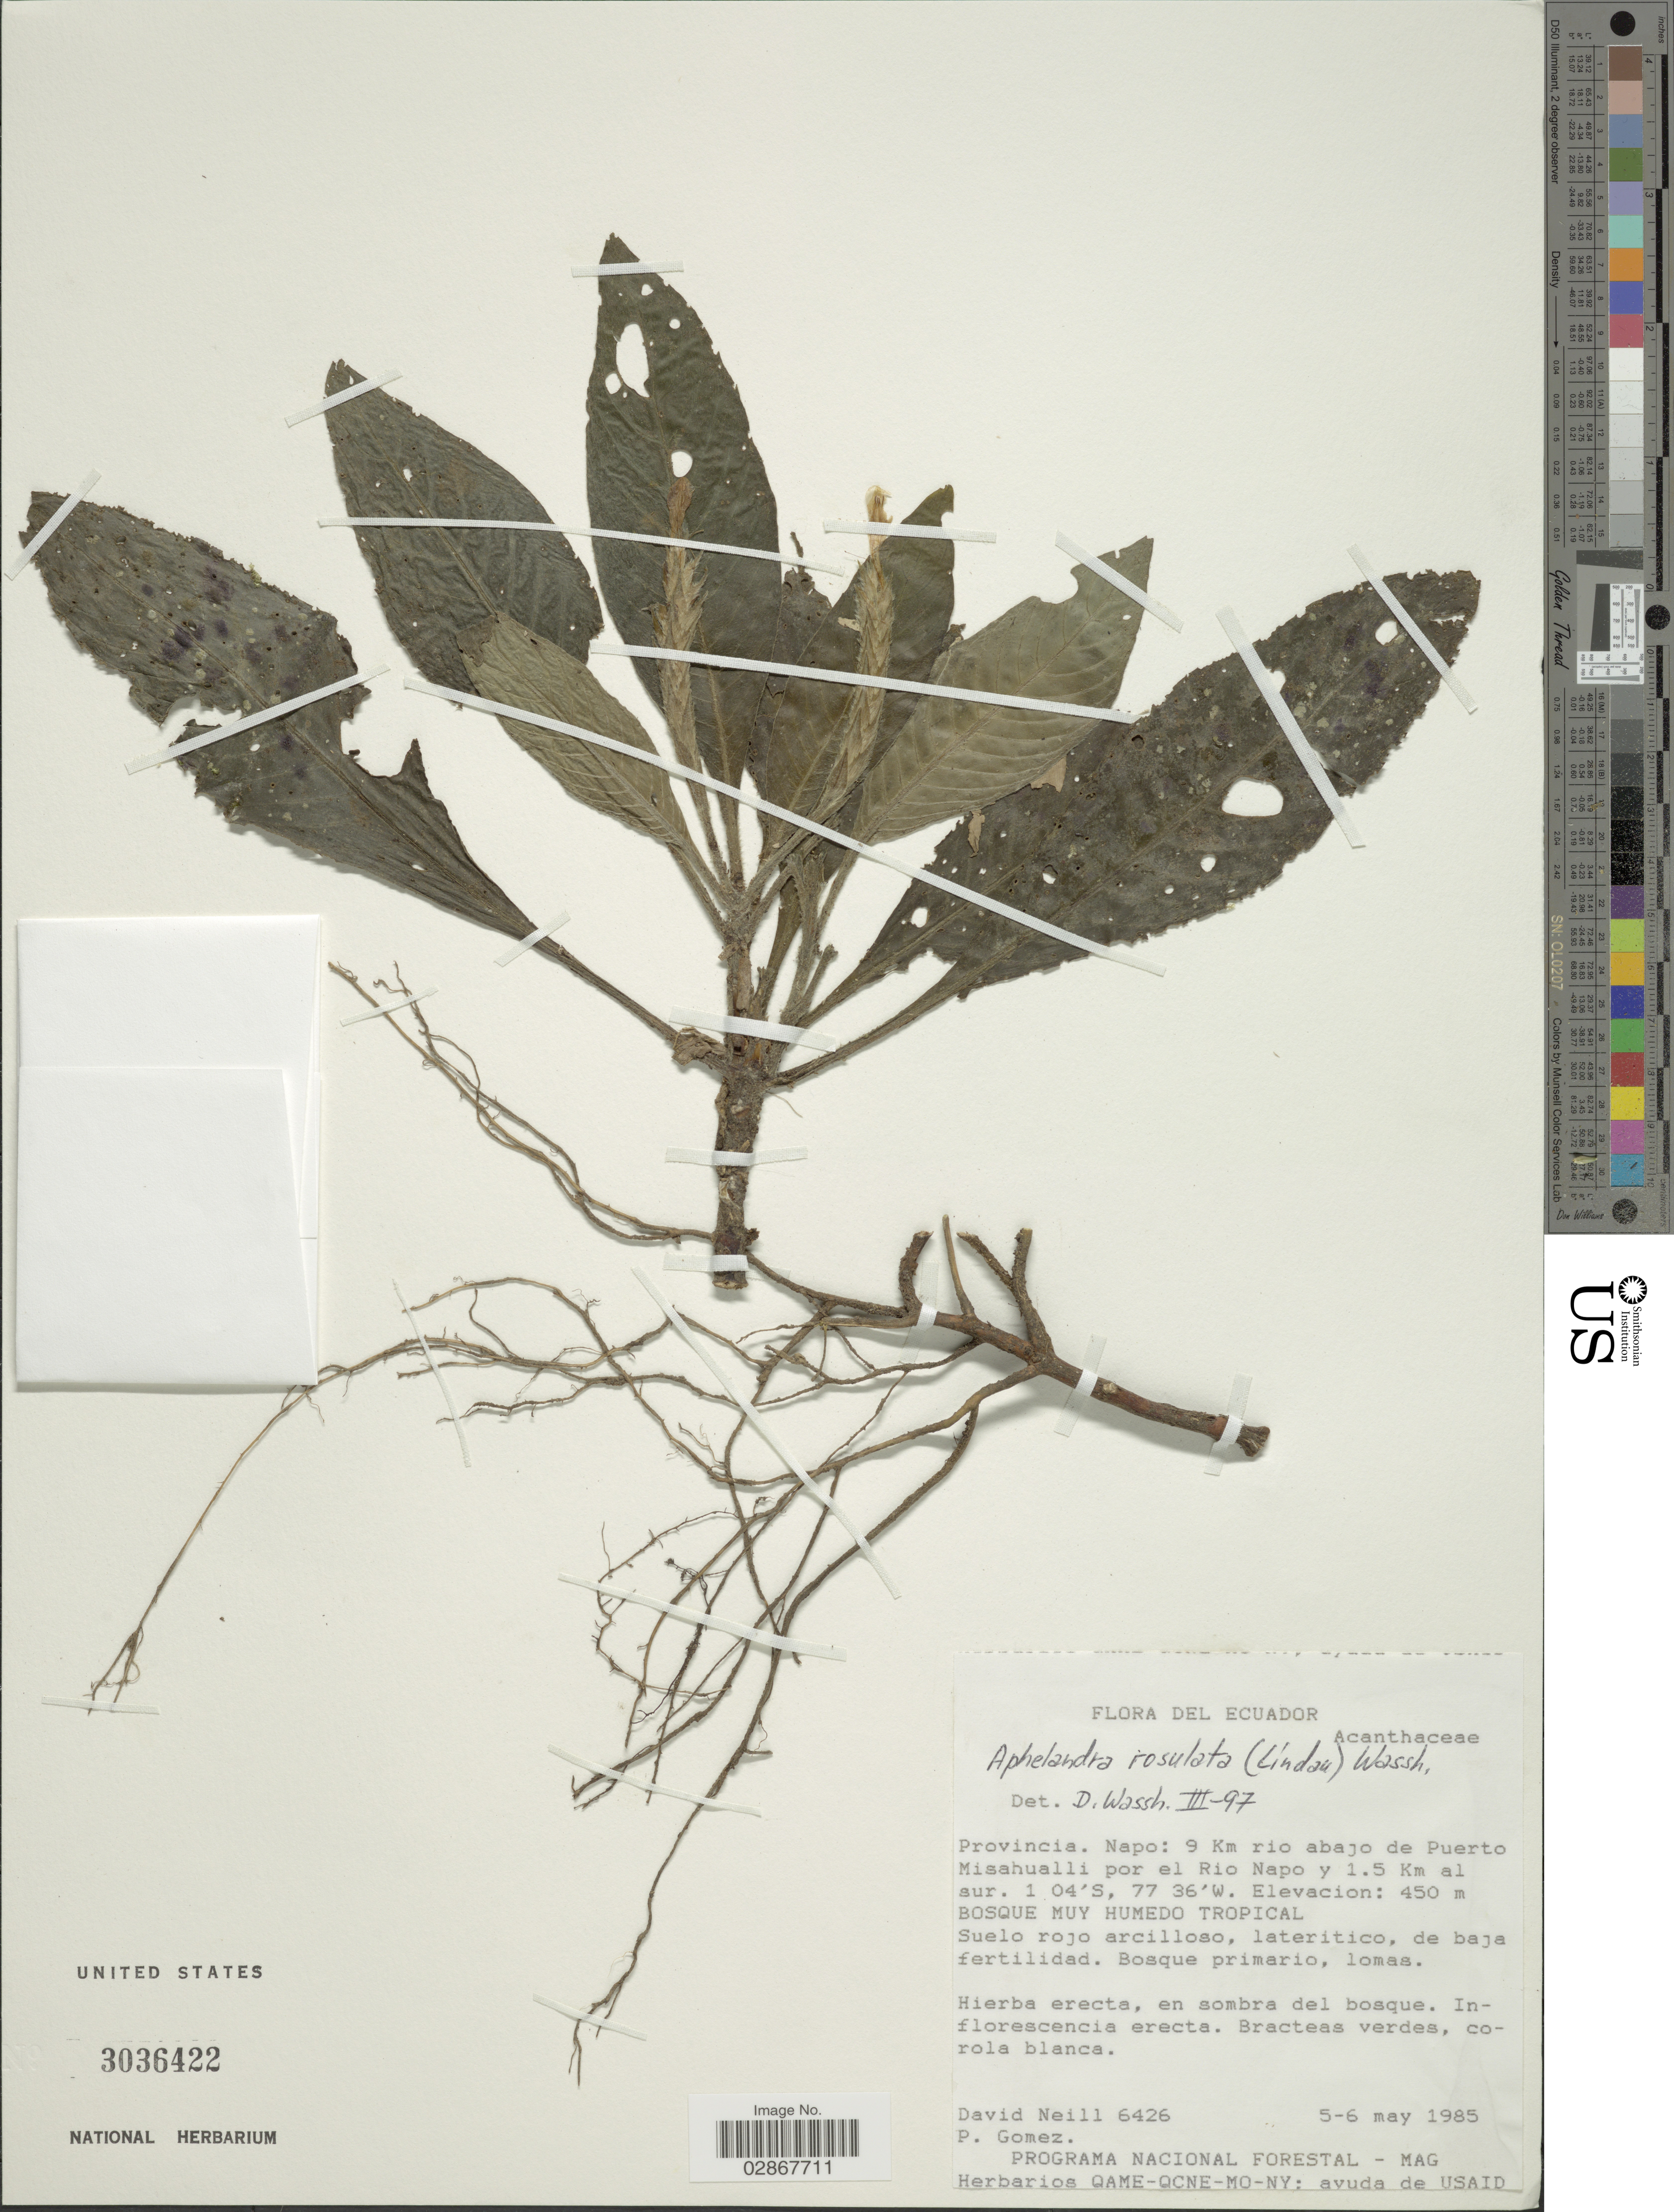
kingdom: Plantae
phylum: Tracheophyta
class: Magnoliopsida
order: Lamiales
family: Acanthaceae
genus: Aphelandra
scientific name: Aphelandra rosulata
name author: (Lindau) Wassh.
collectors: D. Neill & P. Gomez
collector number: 6426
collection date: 1985-05-05/1985-05-06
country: Ecuador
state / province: Napo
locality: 9 Km rio abajo de Puerto Misahualli por el Rio Napo y 1.5 Km al sur.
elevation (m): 450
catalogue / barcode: US 3036422